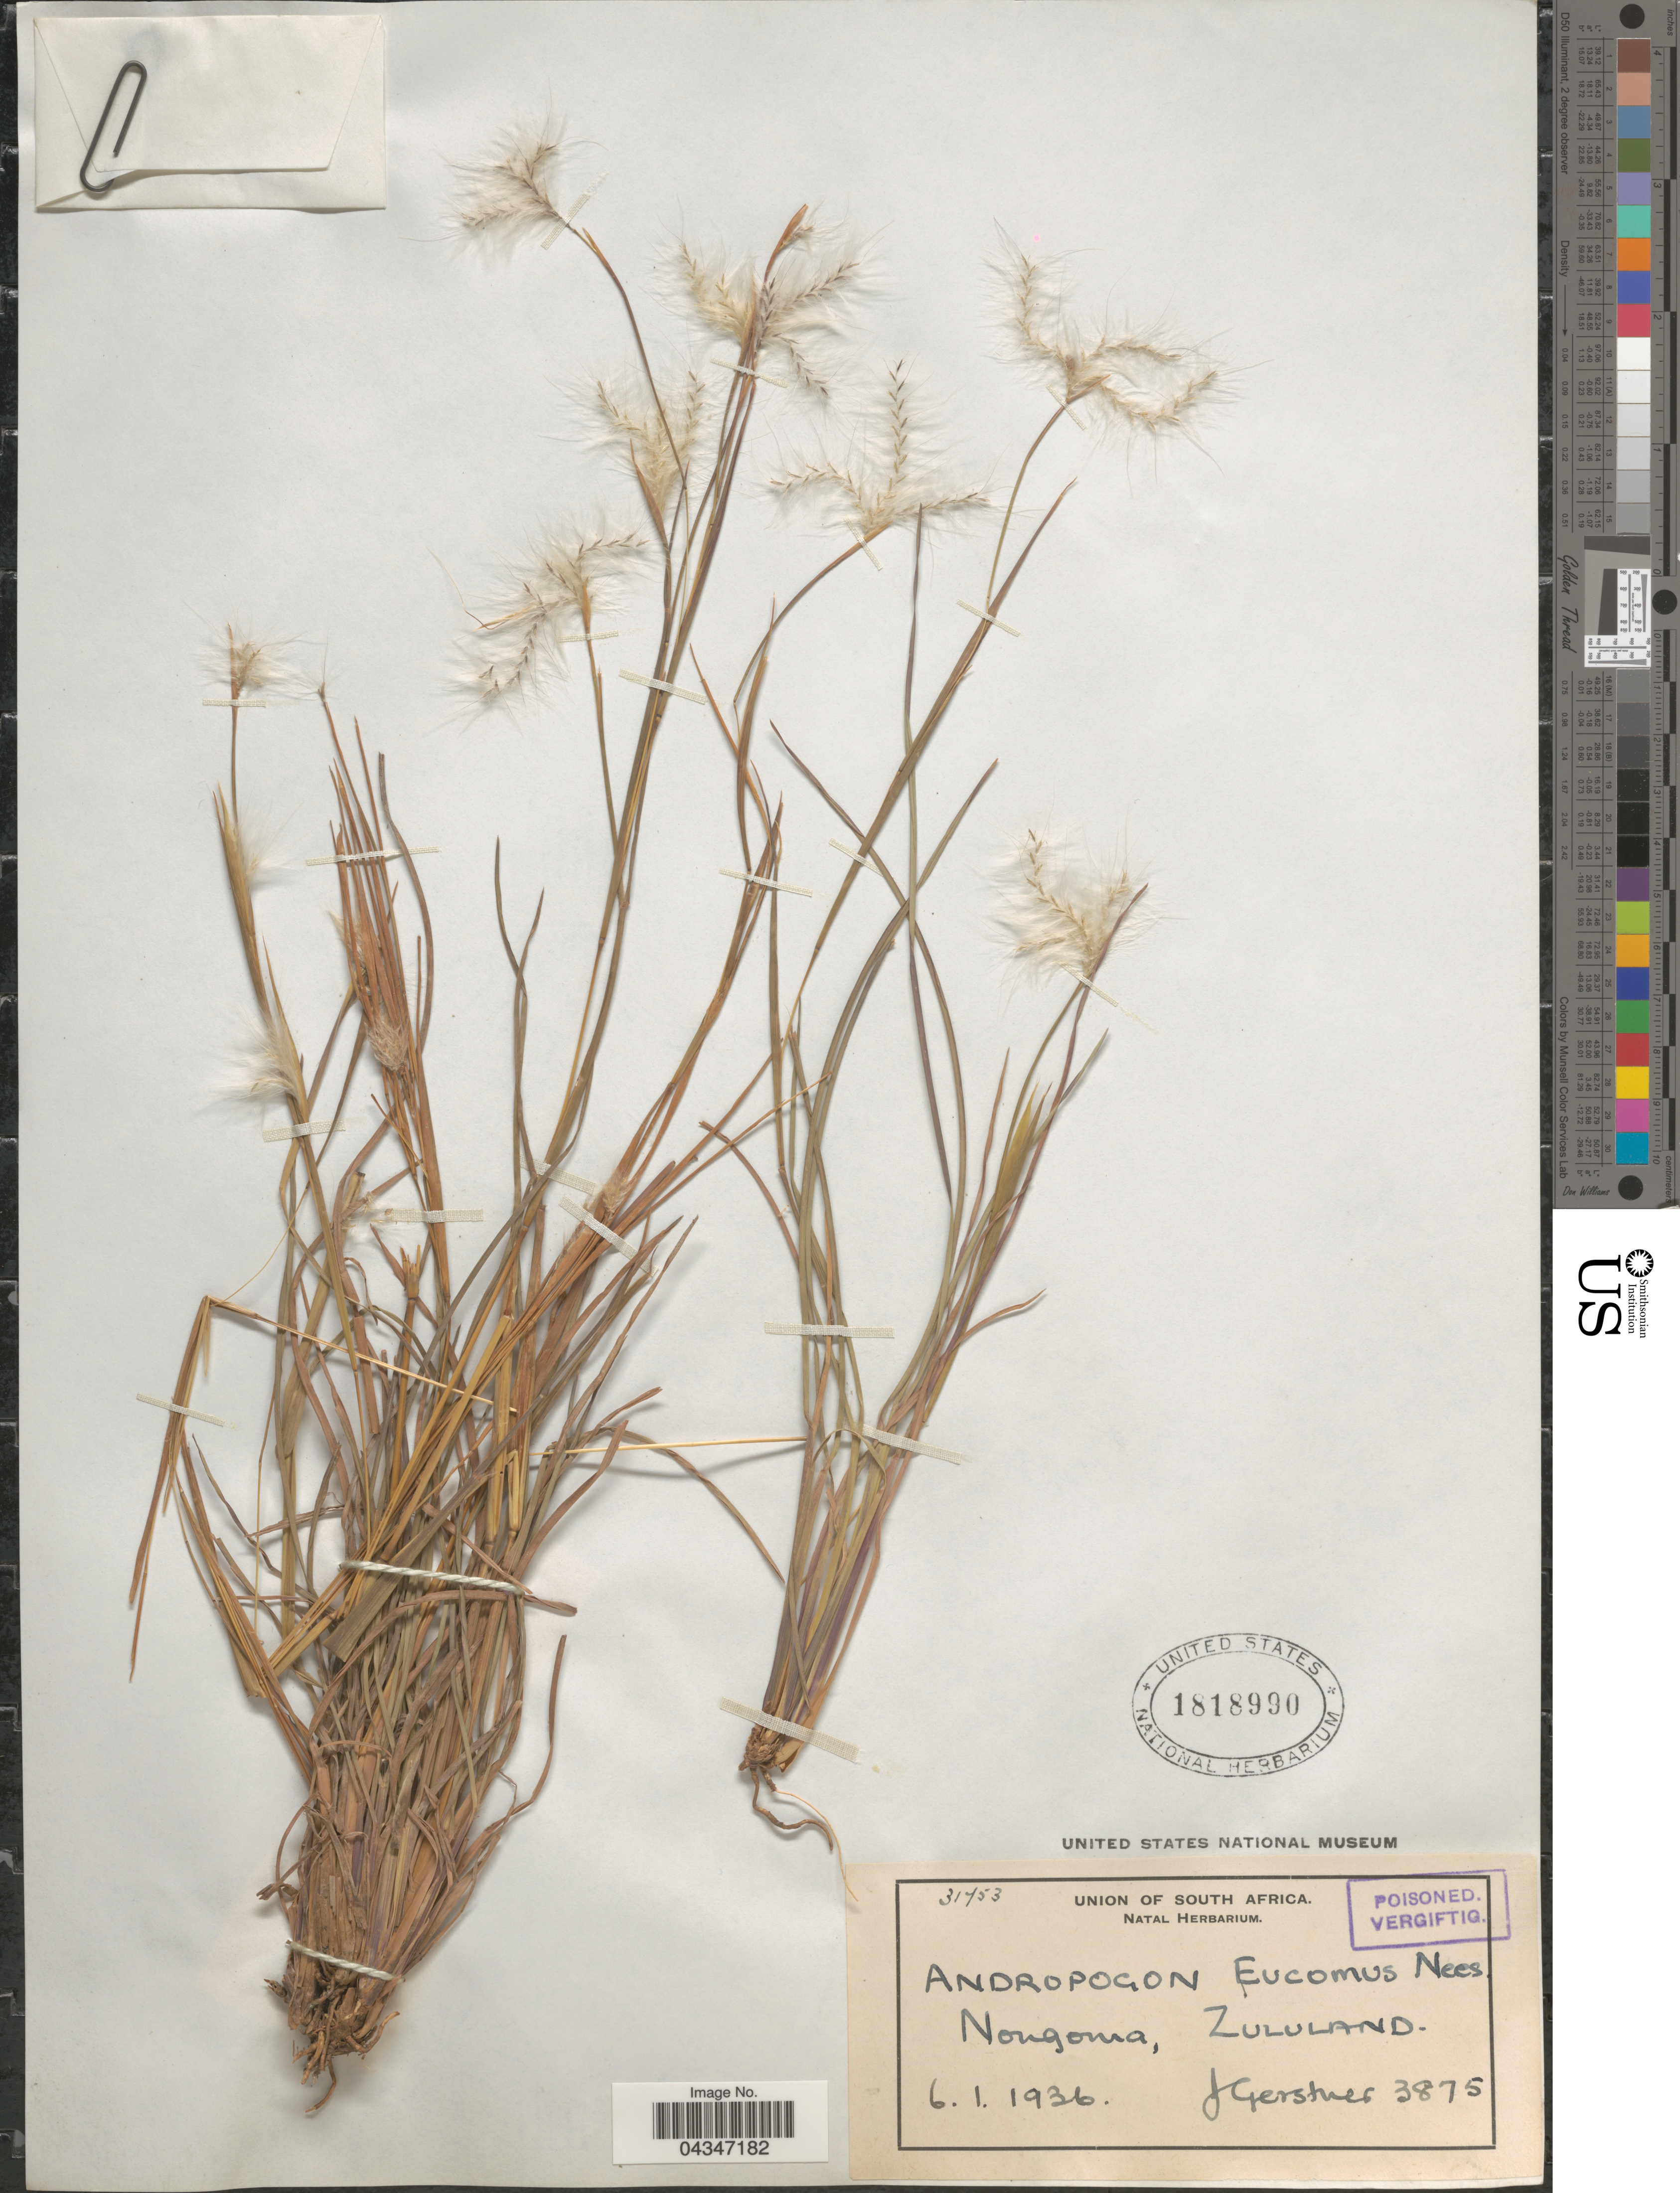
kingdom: Plantae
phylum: Tracheophyta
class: Liliopsida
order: Poales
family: Poaceae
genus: Andropogon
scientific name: Andropogon eucomus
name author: Nees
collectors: J. Gerstner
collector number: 3875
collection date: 1936-01-06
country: South Africa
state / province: KwaZulu-Natal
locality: Nongoma, Zululand.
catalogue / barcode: US 1818990